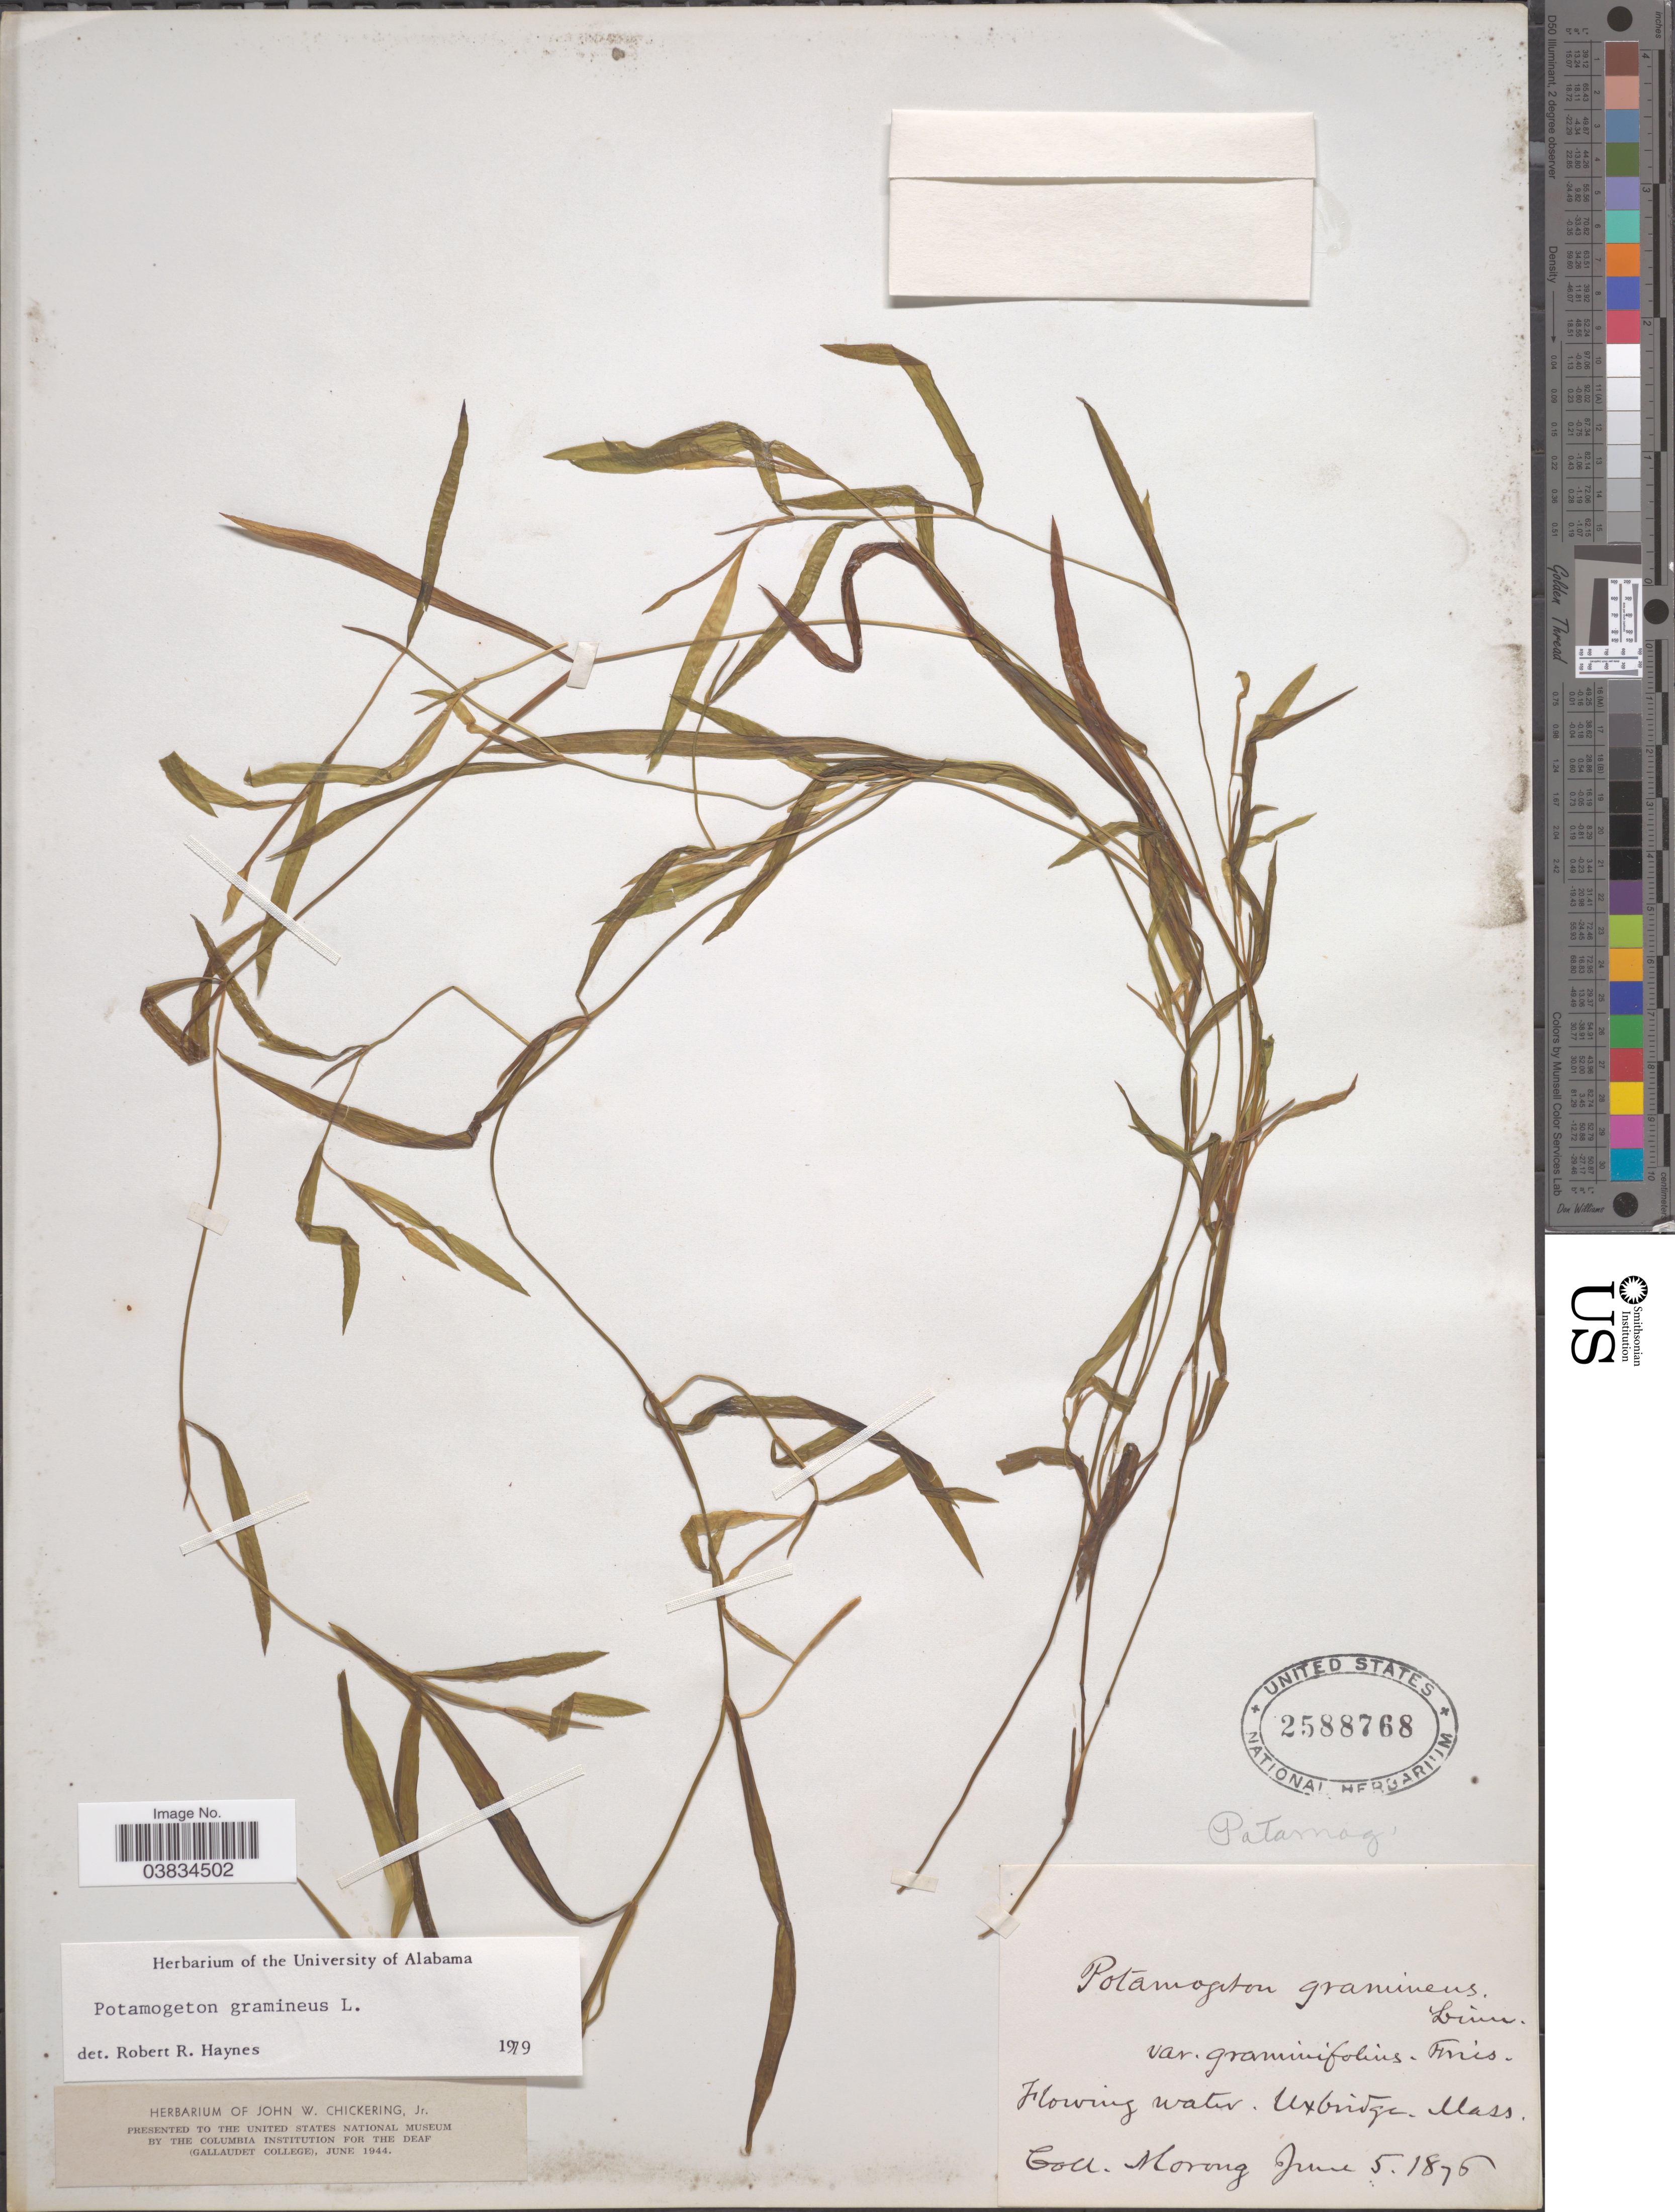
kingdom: Plantae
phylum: Tracheophyta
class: Liliopsida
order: Alismatales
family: Potamogetonaceae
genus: Potamogeton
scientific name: Potamogeton gramineus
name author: L.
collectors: Morong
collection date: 1876-06-05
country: United States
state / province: Massachusetts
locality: Uxbridge.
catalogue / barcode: US 2588768